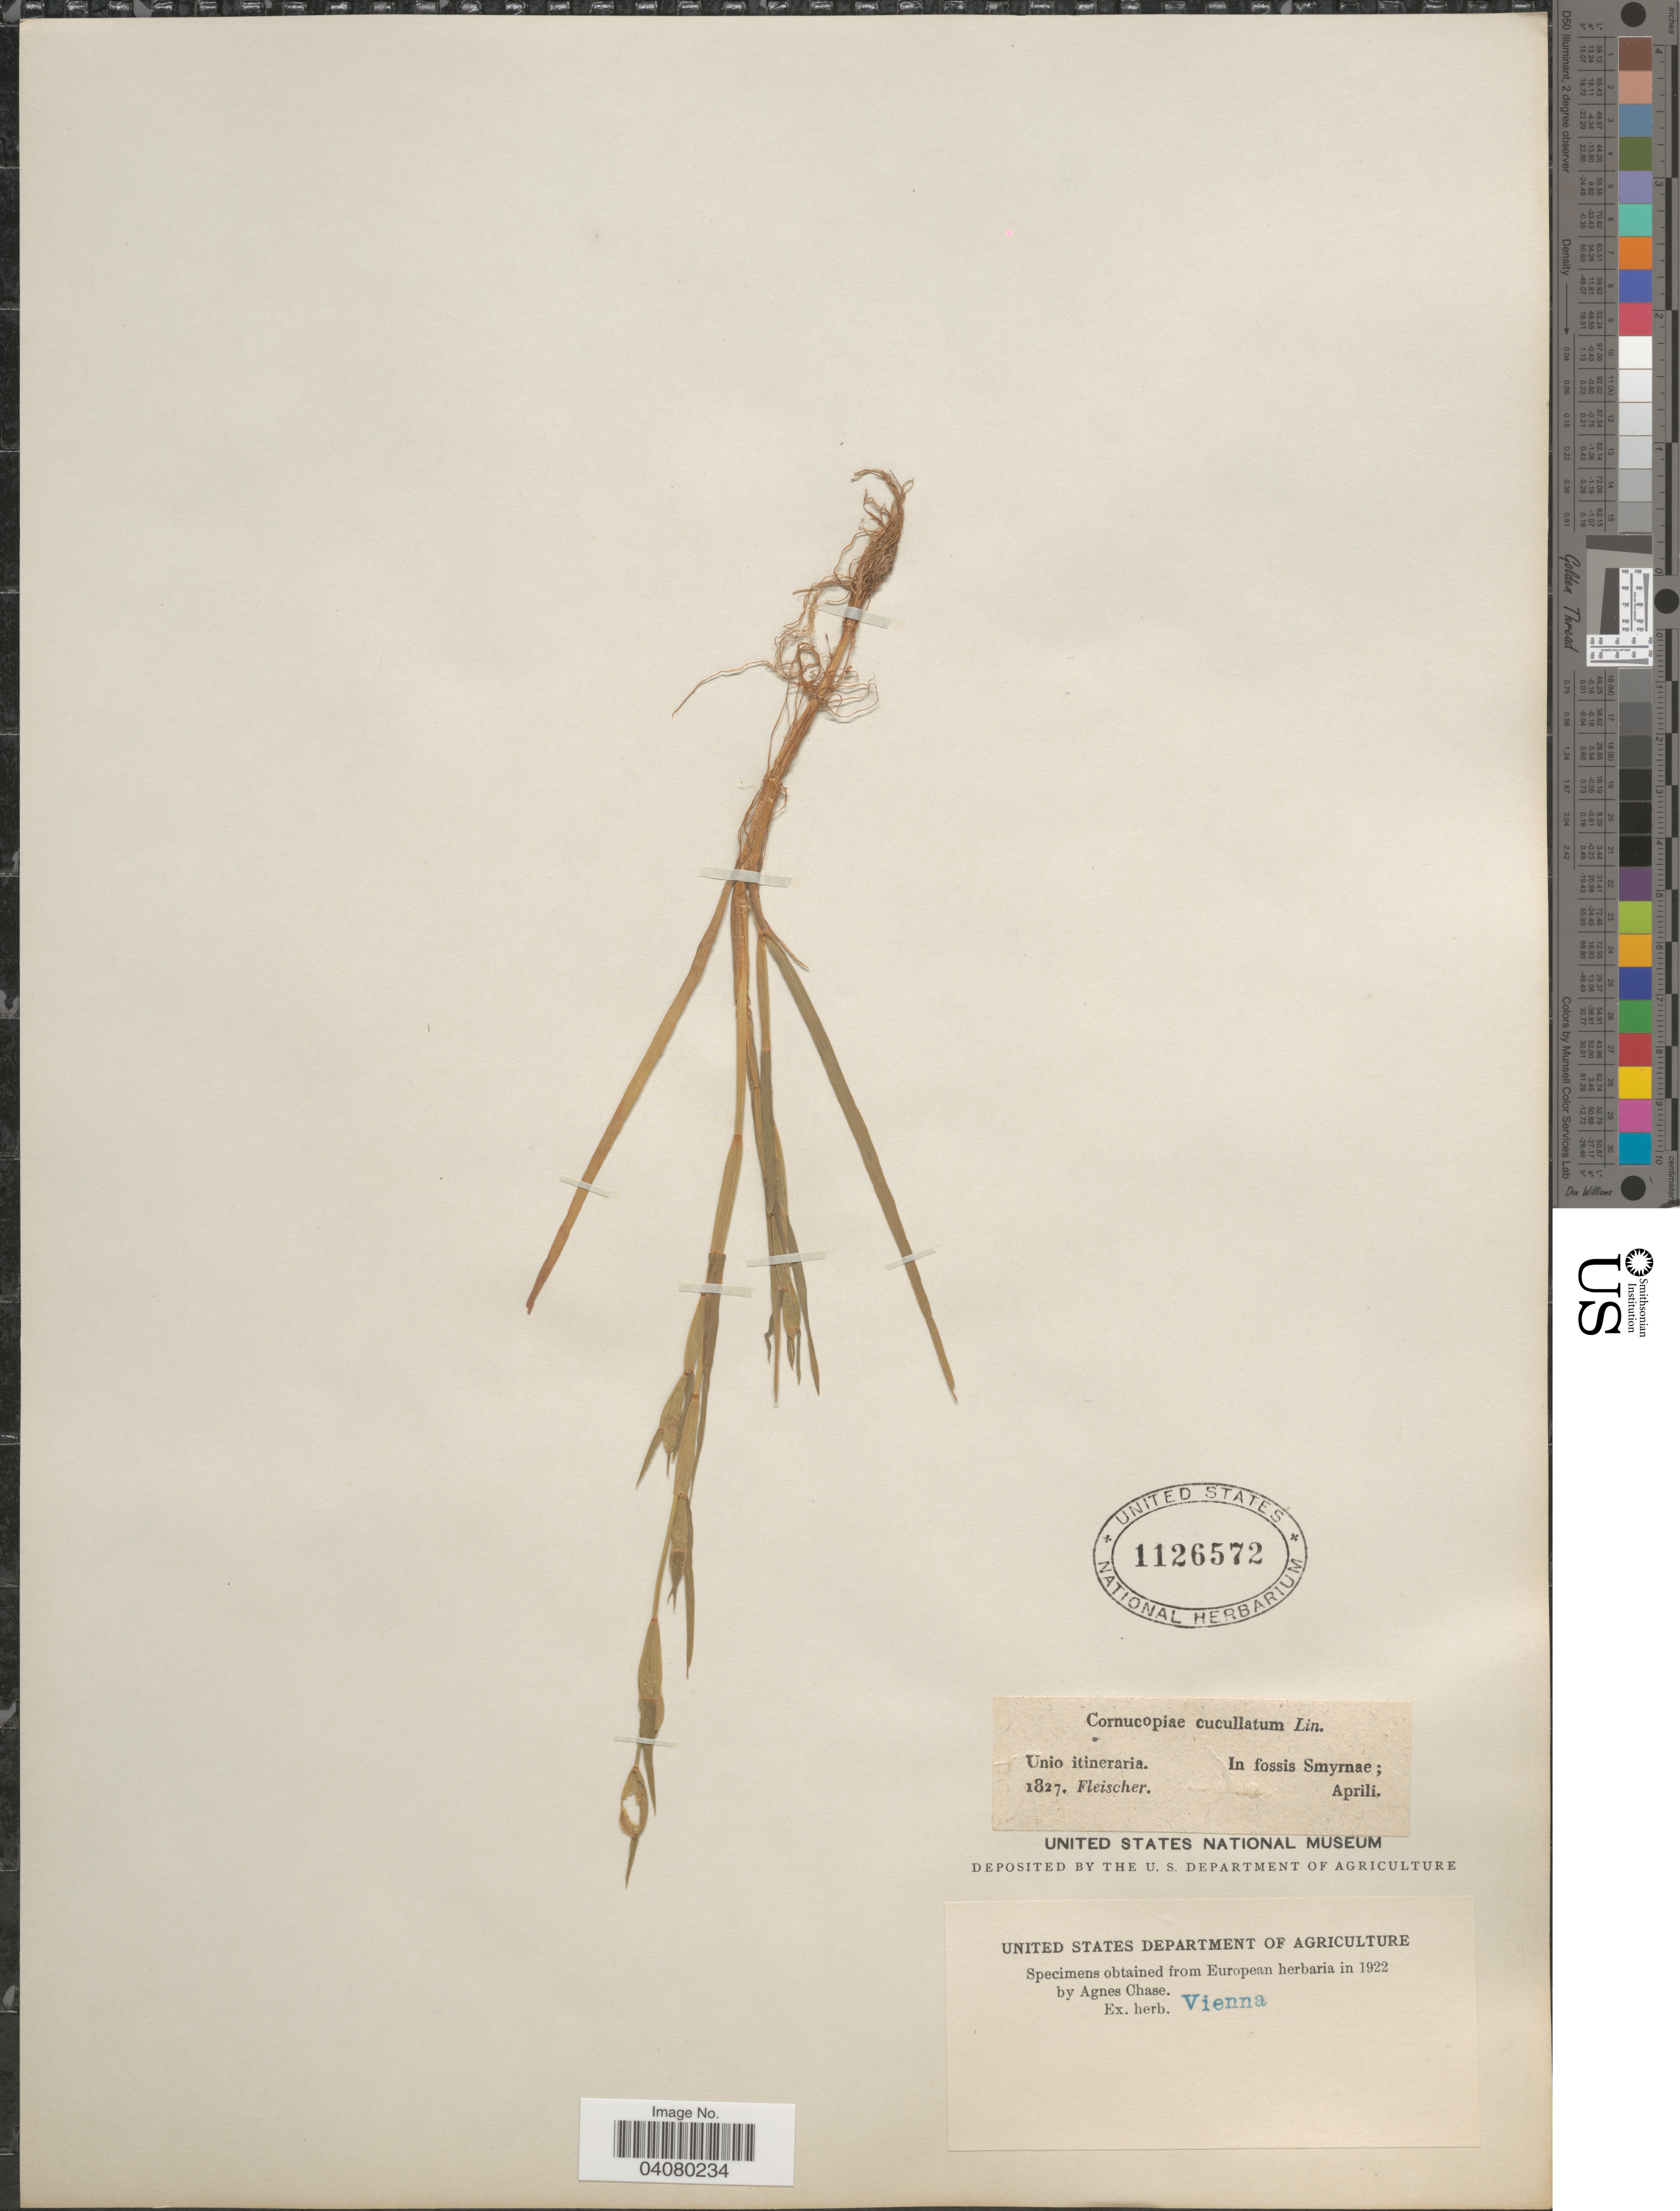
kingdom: Plantae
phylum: Tracheophyta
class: Liliopsida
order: Poales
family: Poaceae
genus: Cornucopiae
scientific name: Cornucopiae cucullatum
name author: L.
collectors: -- Fleischer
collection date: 1827-04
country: Turkey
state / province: Izmir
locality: In fossis Smyrnae.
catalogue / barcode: US 1126572